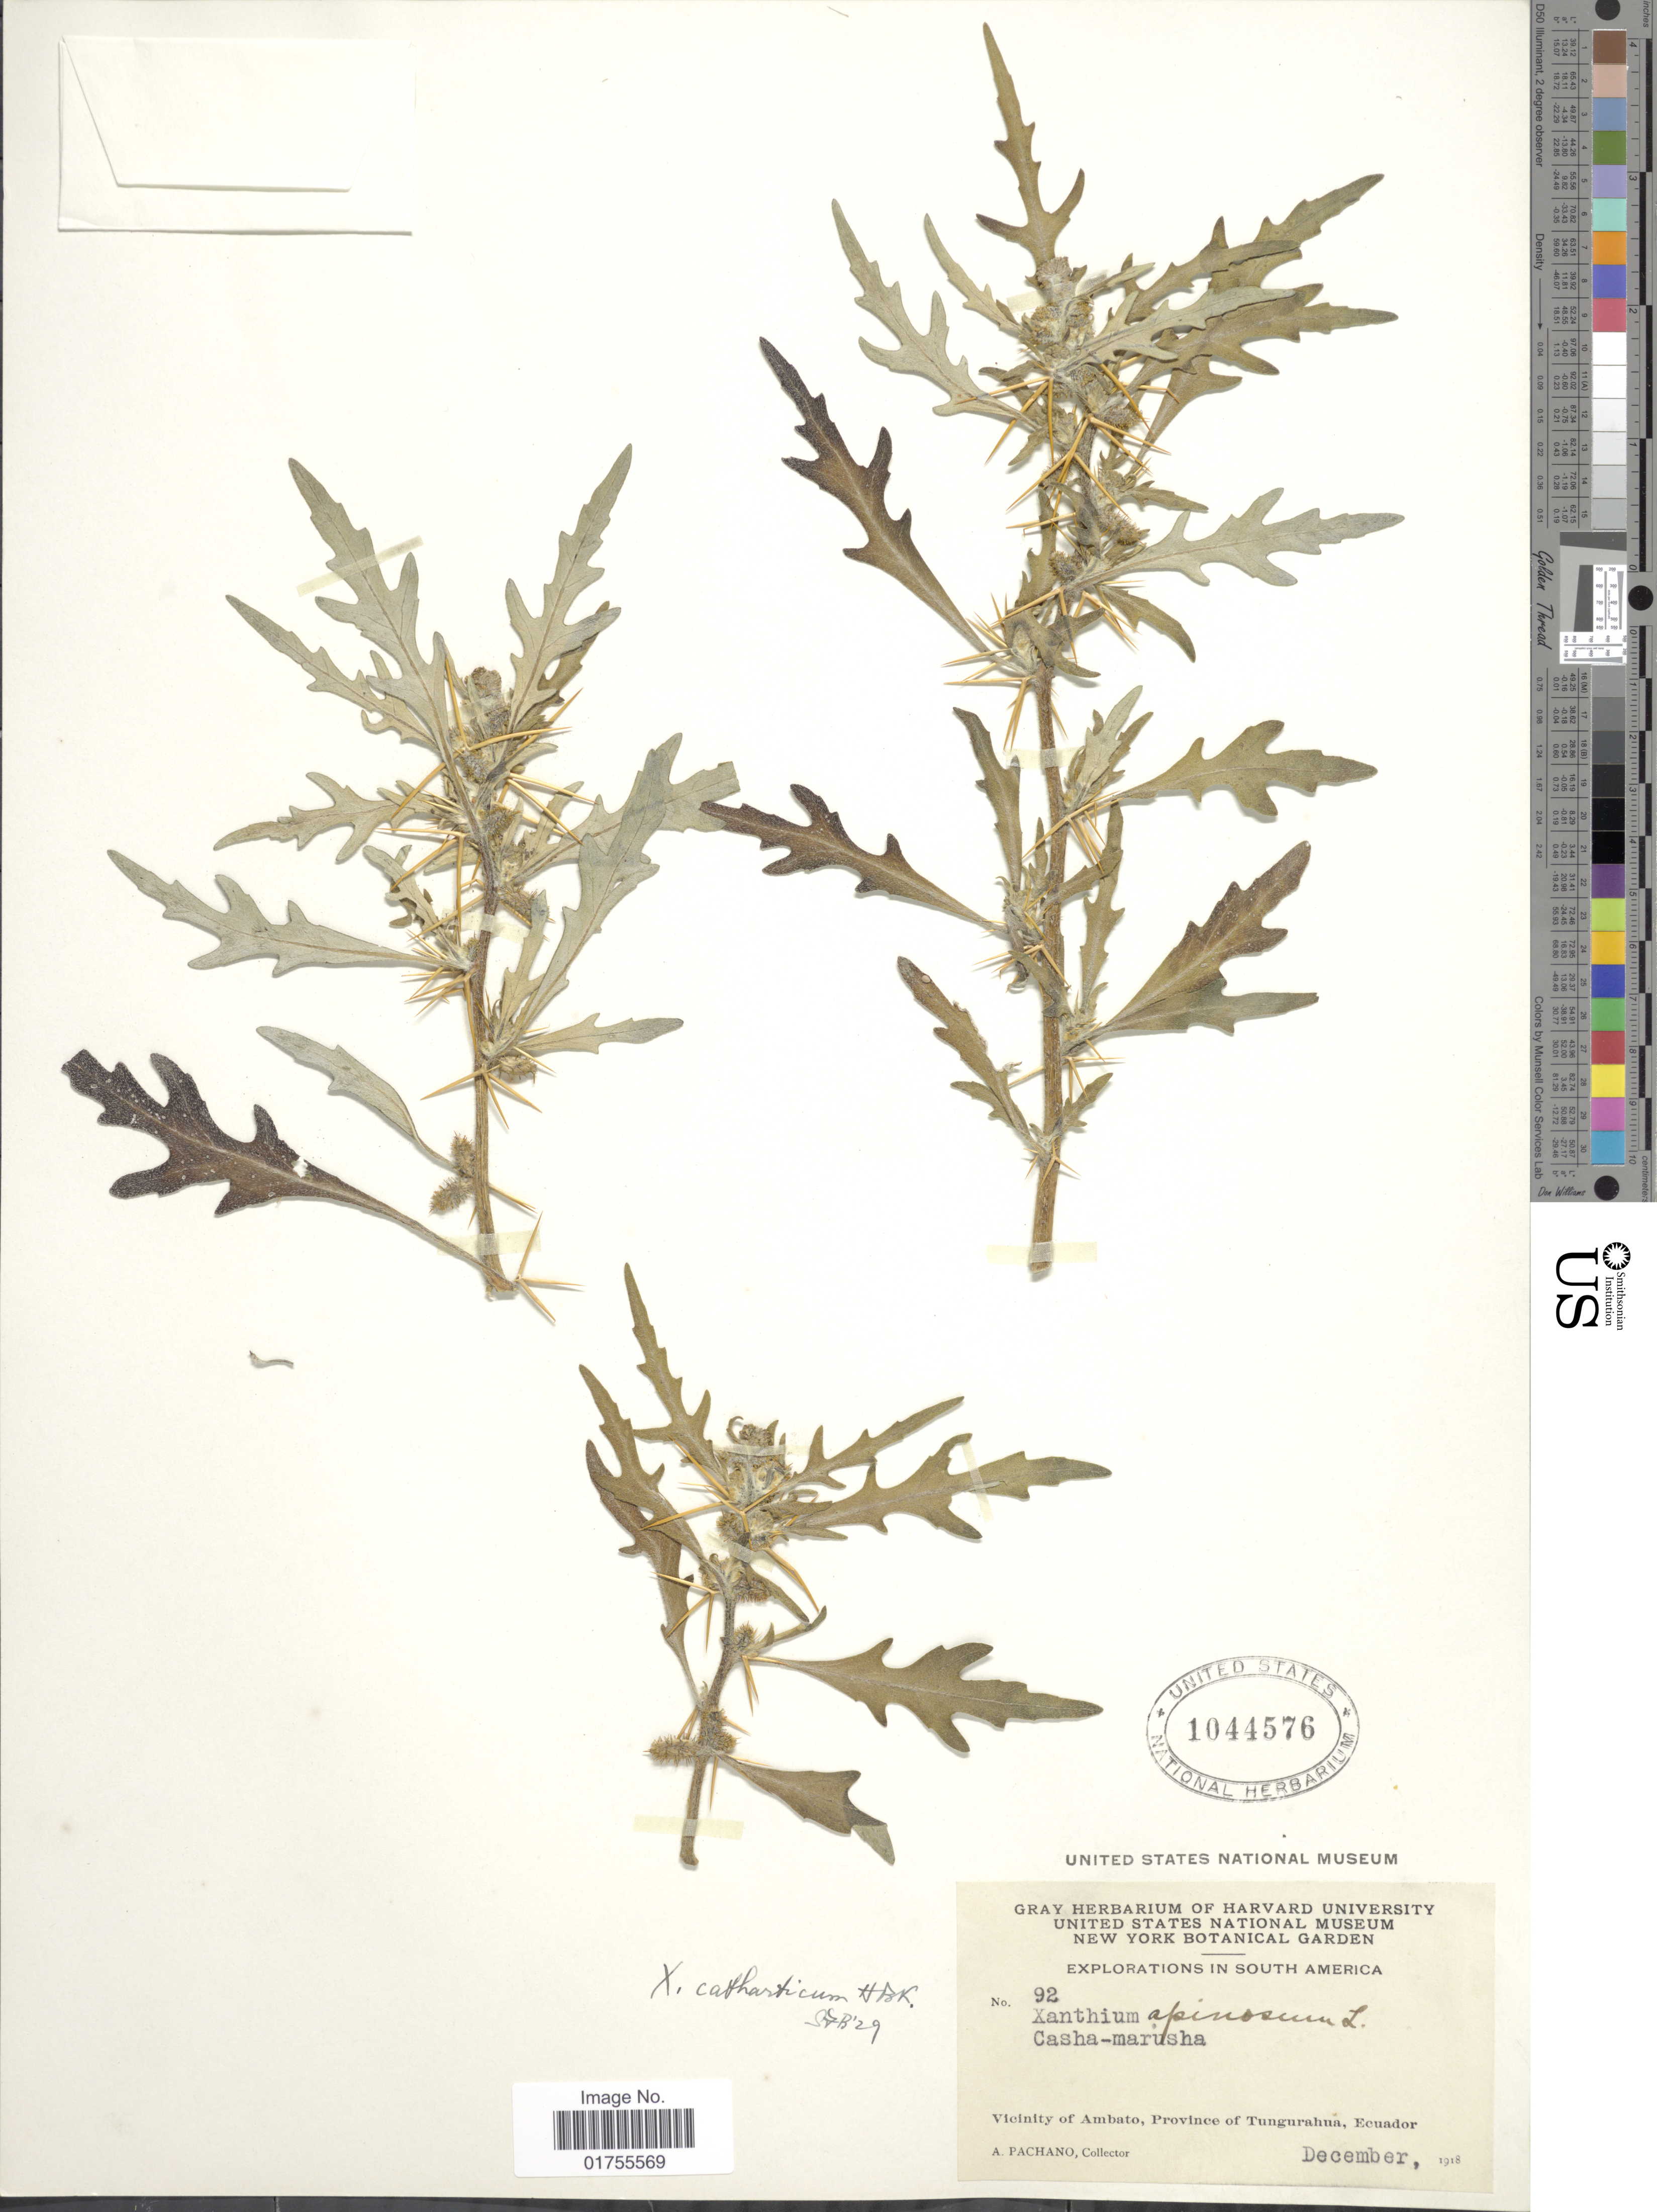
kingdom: Plantae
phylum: Tracheophyta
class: Magnoliopsida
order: Asterales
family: Asteraceae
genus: Xanthium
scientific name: Xanthium spinosum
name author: L.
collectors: A. Pachano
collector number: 92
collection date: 1918-12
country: Ecuador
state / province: Tungurahua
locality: Vicinity of Ambato, Province of Tungurahua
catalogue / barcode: US 1044576